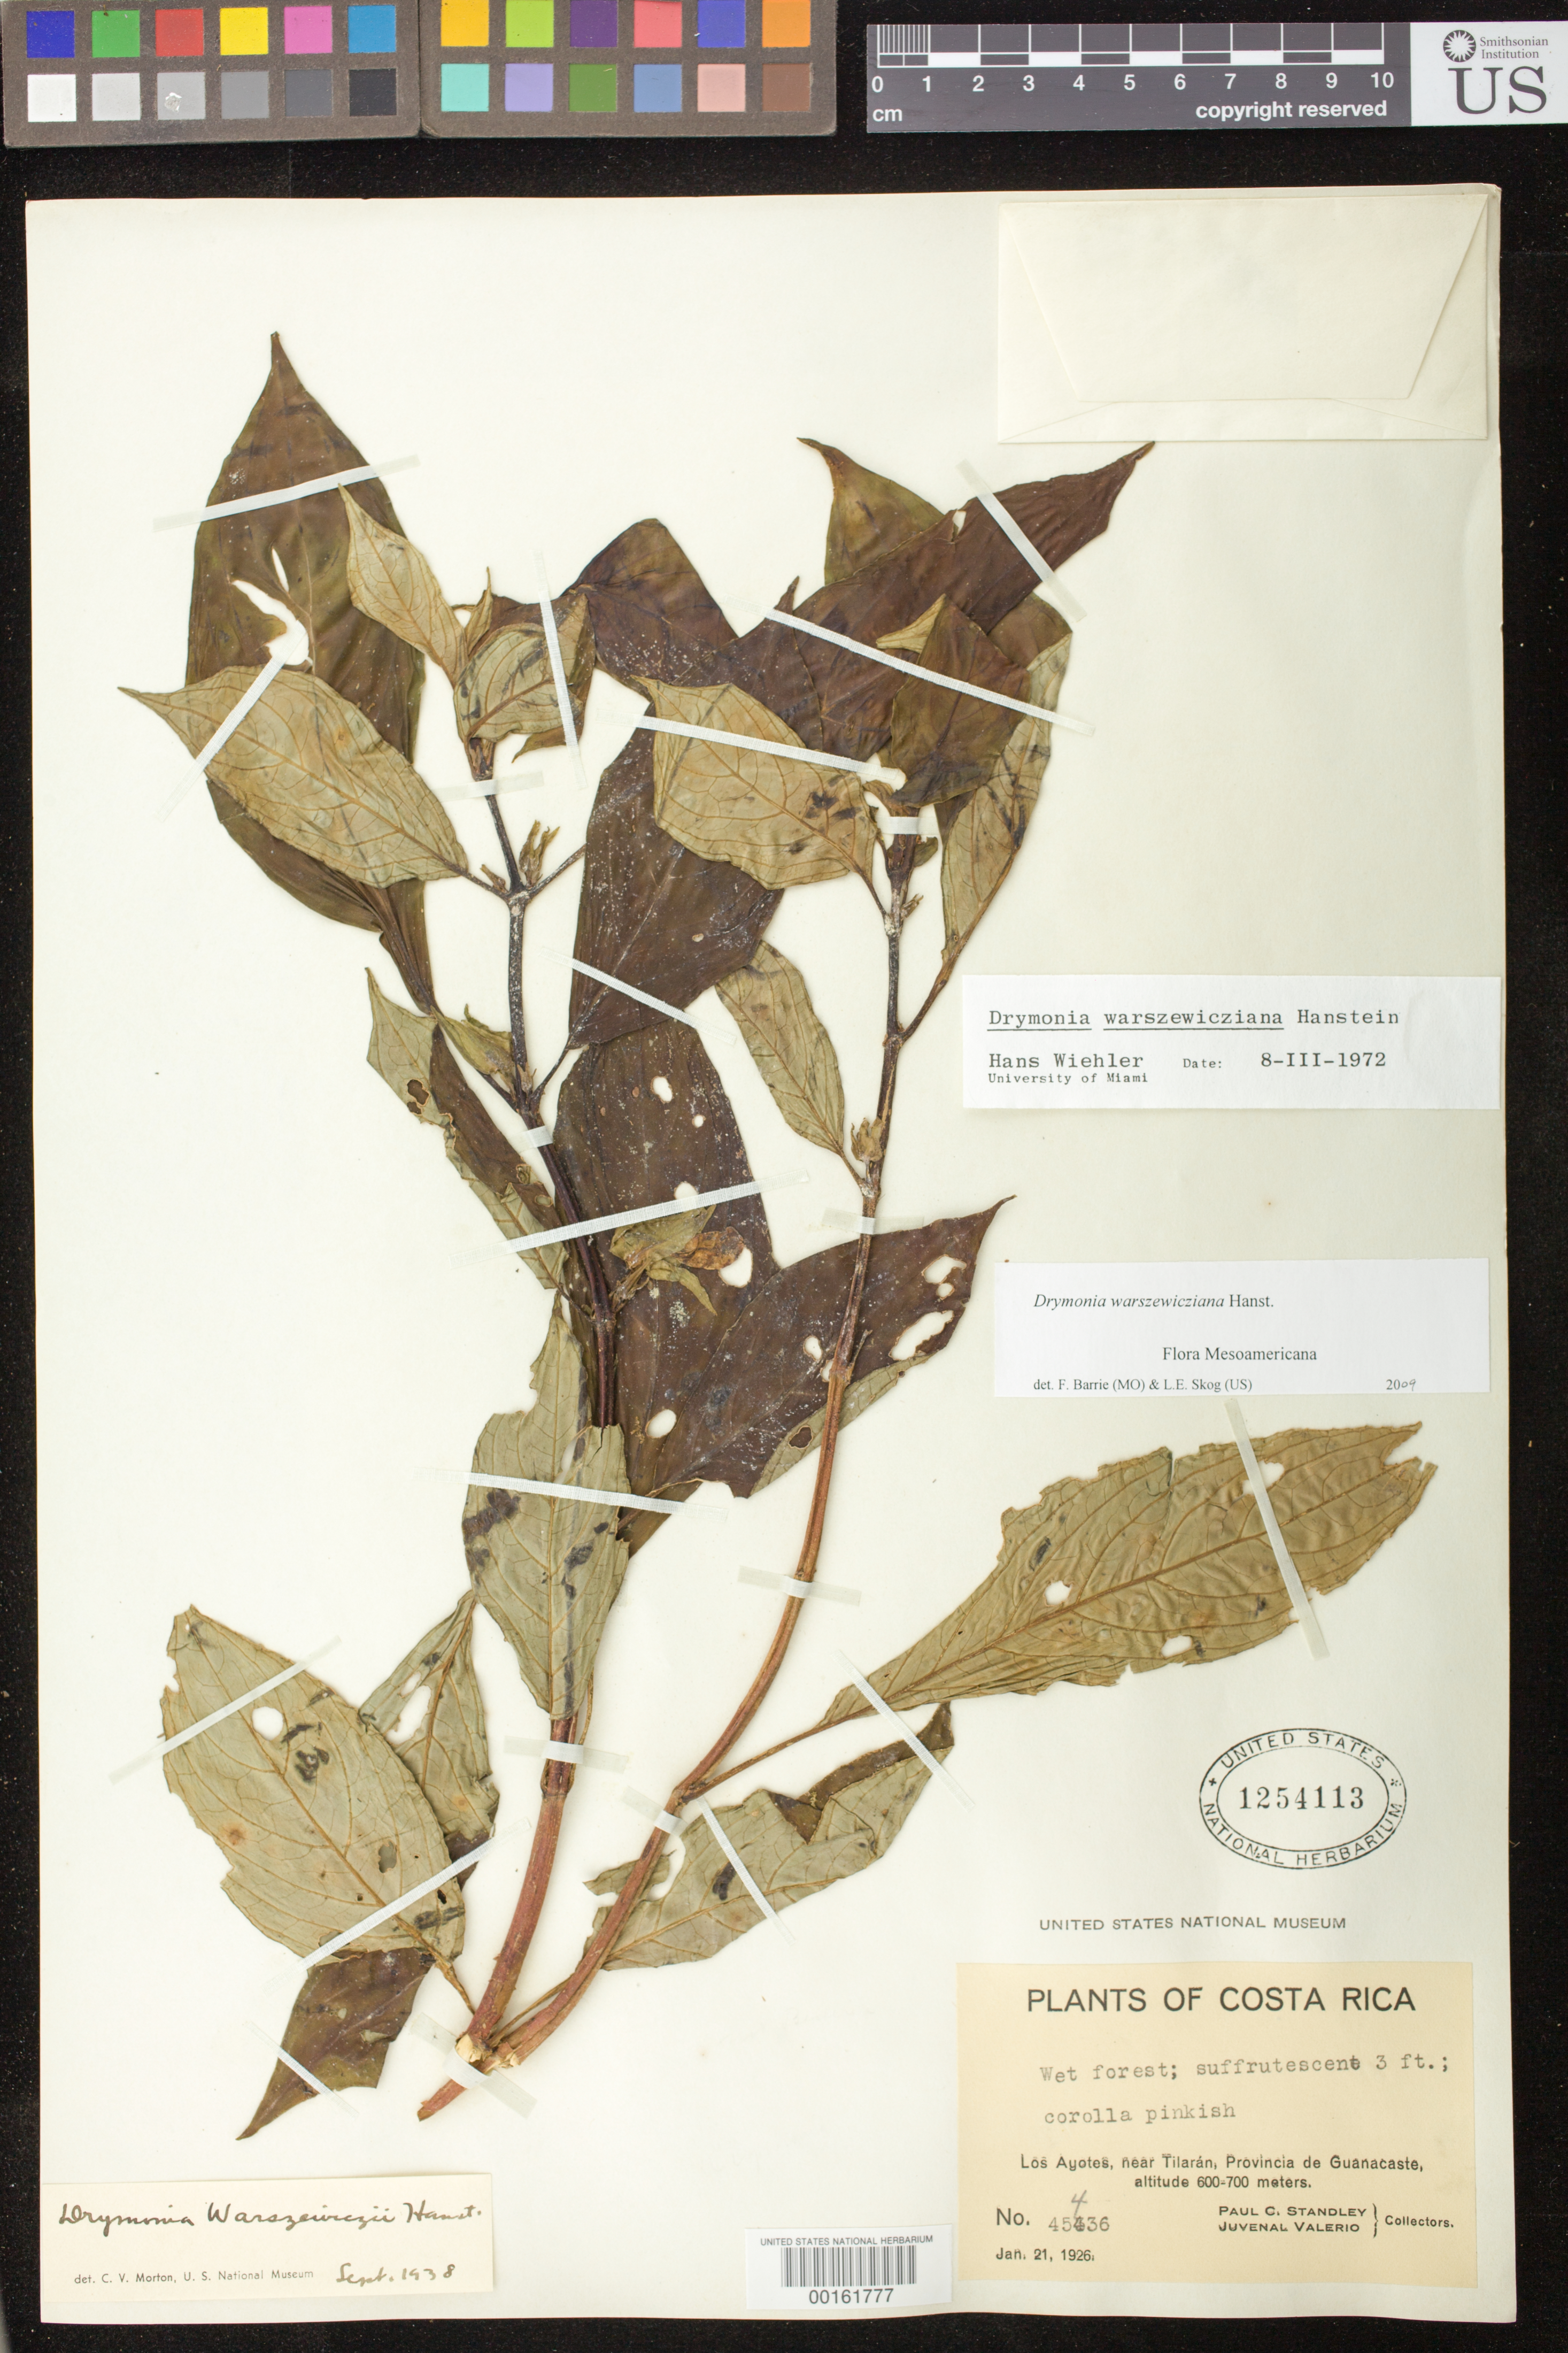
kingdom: Plantae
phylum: Tracheophyta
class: Magnoliopsida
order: Lamiales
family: Gesneriaceae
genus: Drymonia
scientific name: Drymonia warszewicziana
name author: Hanst.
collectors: P. C. Standley & J. Valerio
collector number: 45436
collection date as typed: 21 Jan 1926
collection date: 1926-01-21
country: Costa Rica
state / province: Guanacaste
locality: Los Ayotes, near Tilaran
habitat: Wet forest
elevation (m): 600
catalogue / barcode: US 1254113